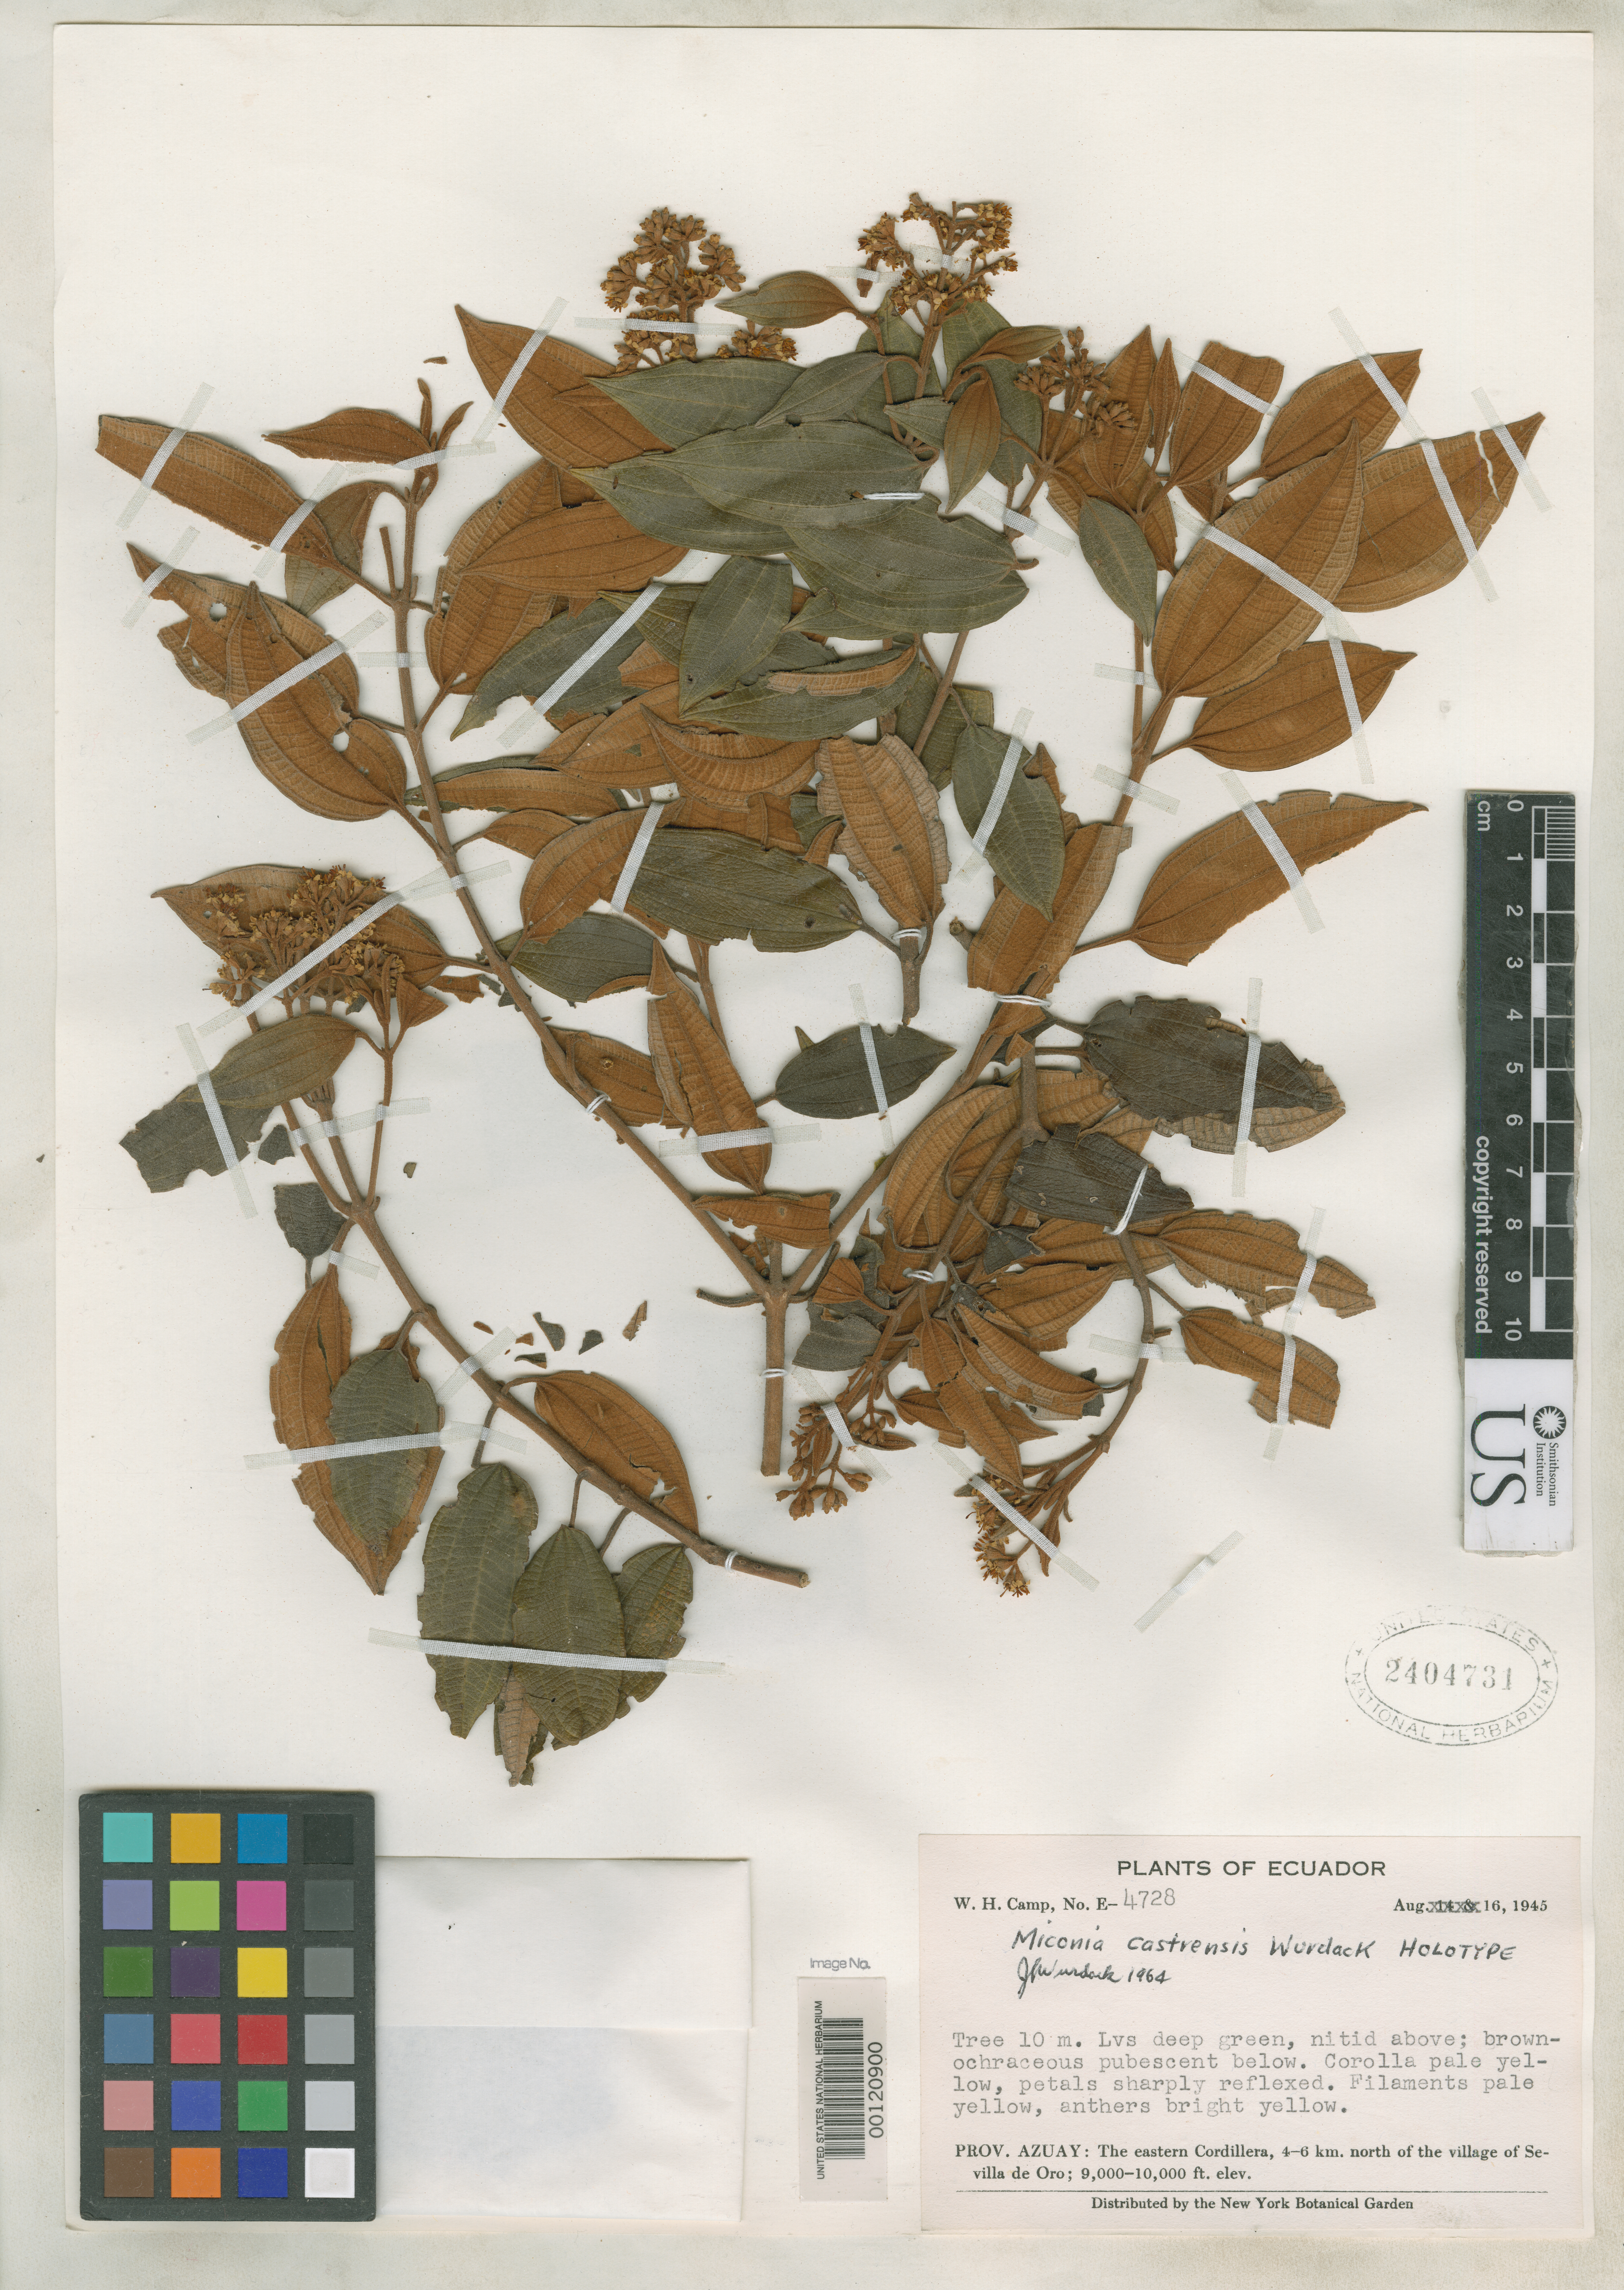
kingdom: Plantae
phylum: Tracheophyta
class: Magnoliopsida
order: Myrtales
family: Melastomataceae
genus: Miconia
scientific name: Miconia castrensis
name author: Wurdack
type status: Holotype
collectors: W. H. Camp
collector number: E-4728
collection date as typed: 16 Aug 1945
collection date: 1945-08-16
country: Ecuador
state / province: Azuay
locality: Sevilla de Oro.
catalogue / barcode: US 2404731